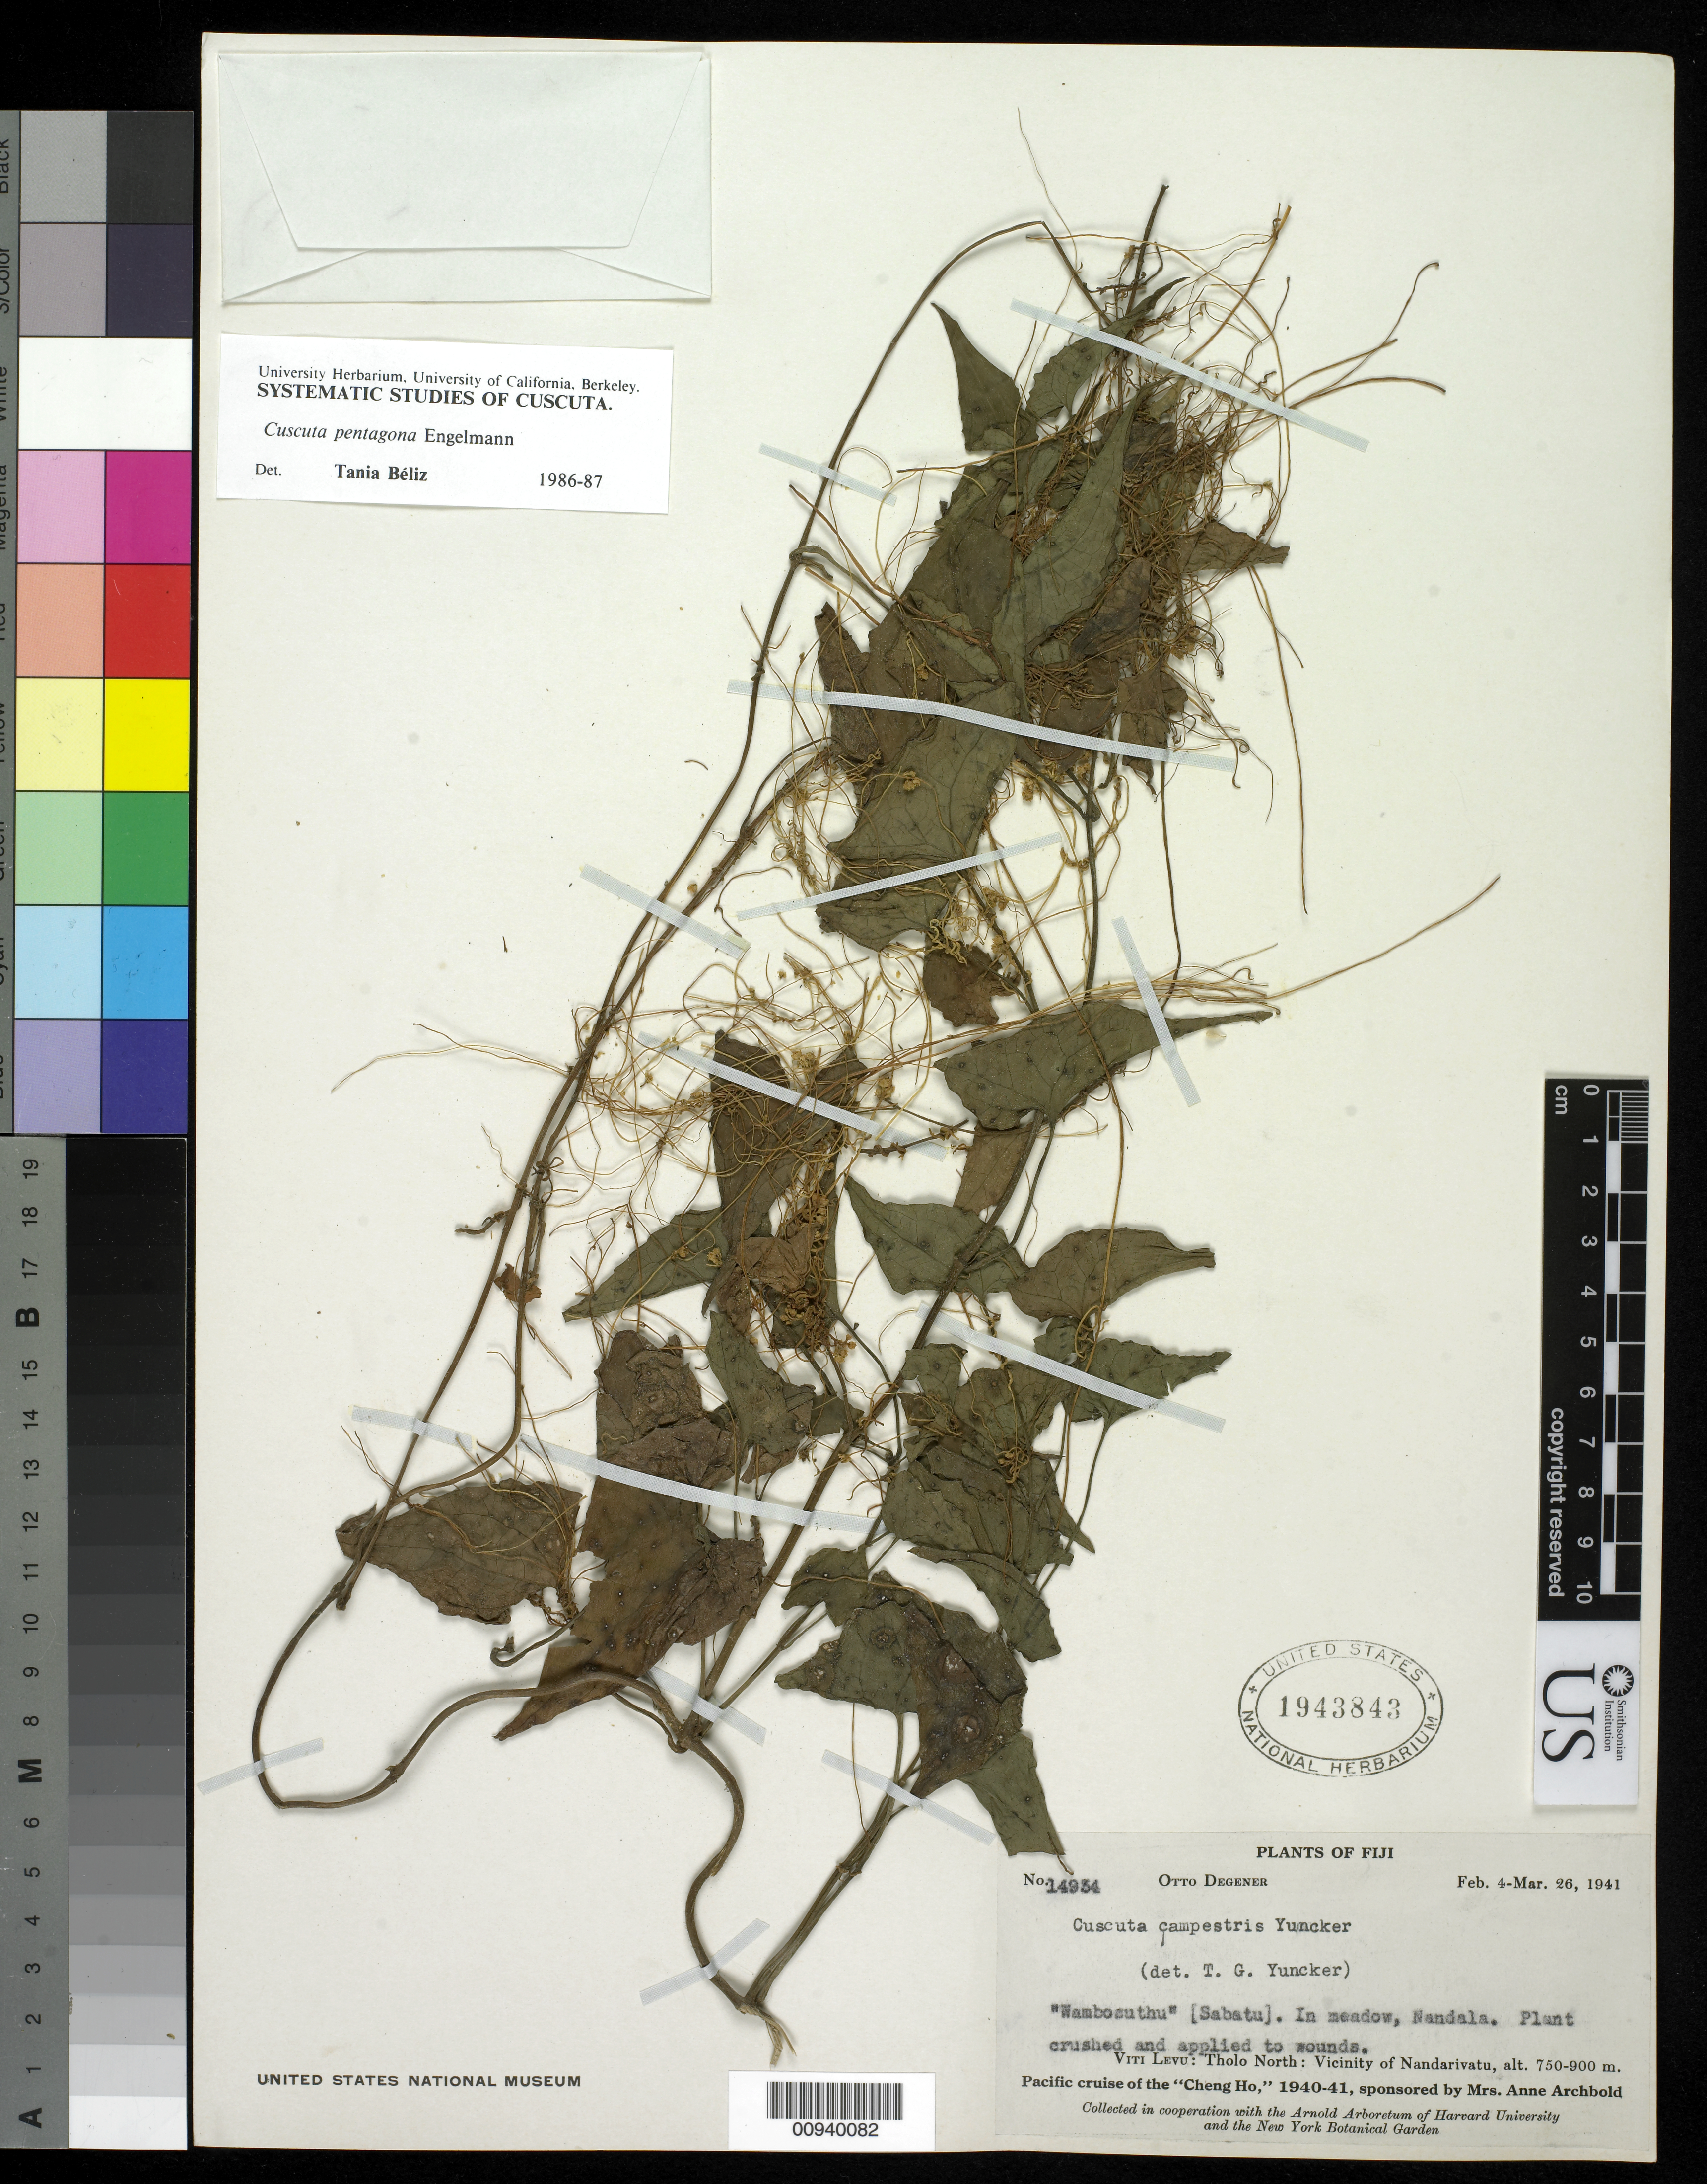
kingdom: Plantae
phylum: Tracheophyta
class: Magnoliopsida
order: Solanales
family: Convolvulaceae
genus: Cuscuta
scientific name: Cuscuta pentagona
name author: Engelm.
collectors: O. Degener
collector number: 14934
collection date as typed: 04 Feb 1941 to 26 Mar 1941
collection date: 1941-02-04/1941-03-26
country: Fiji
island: Viti Levu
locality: In meadow, Nandala. Tholo North: vicinity of Nandarivatu.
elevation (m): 750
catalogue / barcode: US 1943843